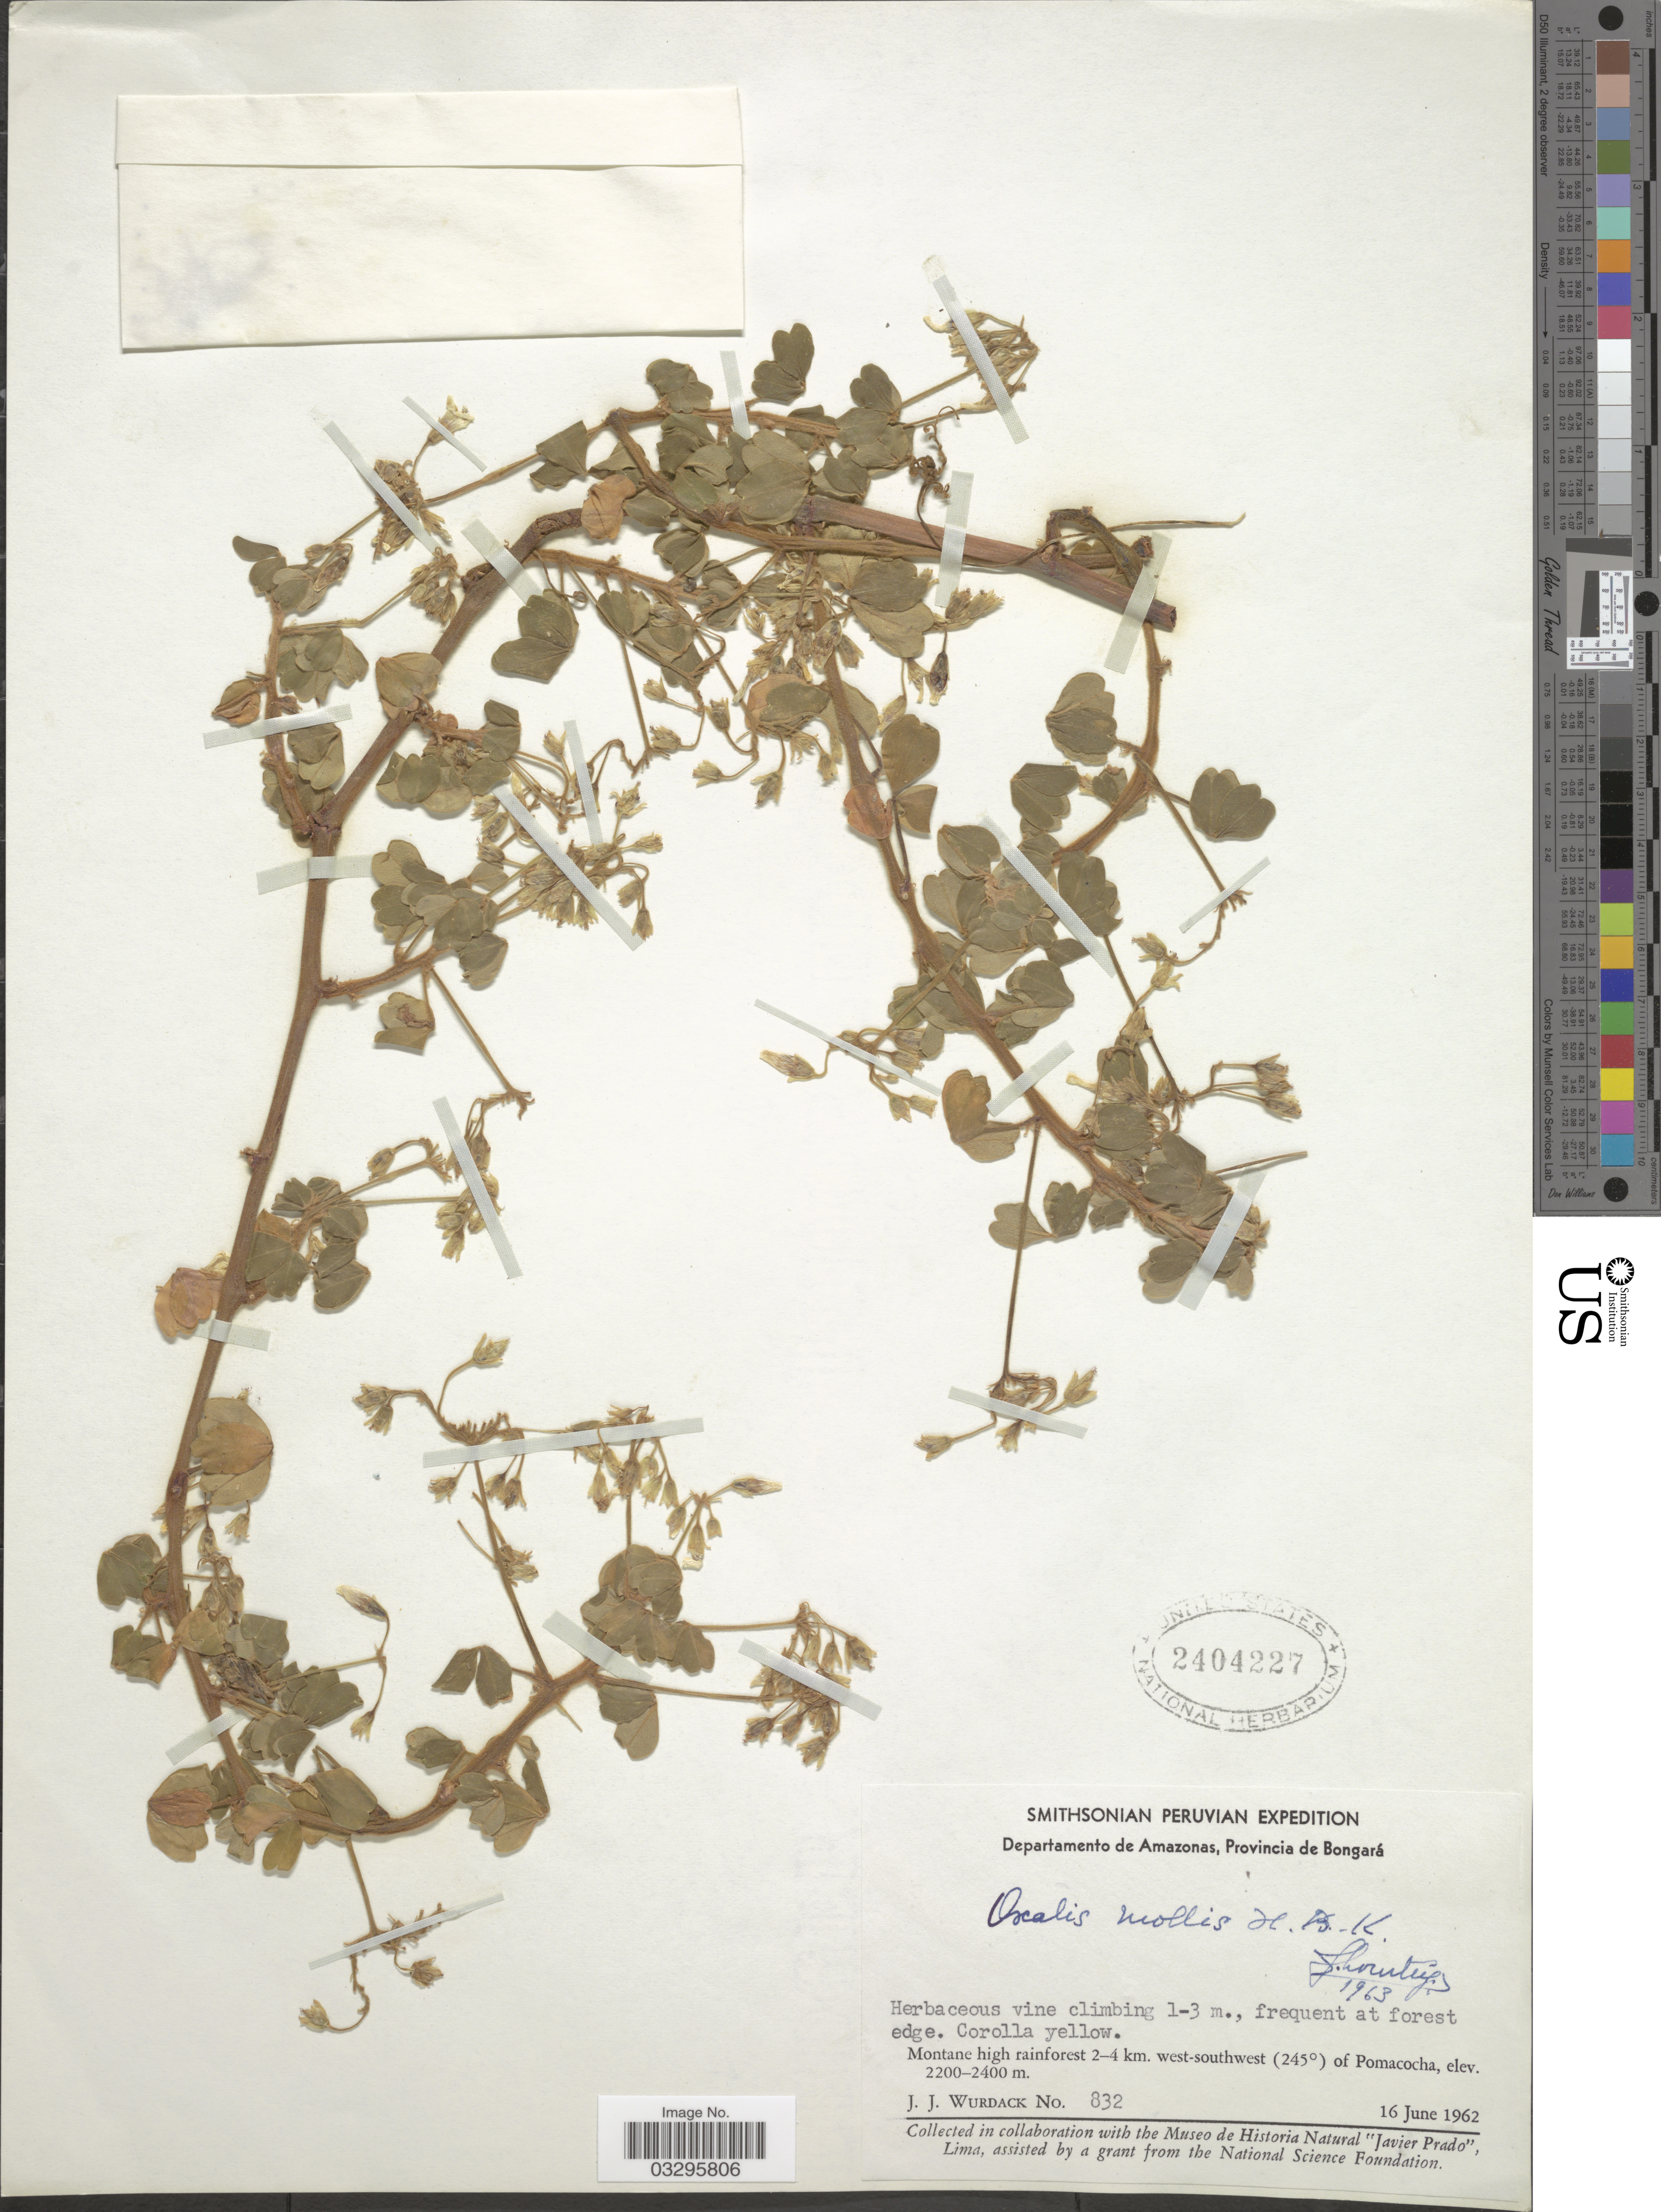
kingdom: Plantae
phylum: Tracheophyta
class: Magnoliopsida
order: Oxalidales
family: Oxalidaceae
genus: Oxalis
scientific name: Oxalis mollis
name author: Kunth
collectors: J. J. Wurdack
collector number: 832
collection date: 1962-06-16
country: Peru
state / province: Amazonas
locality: Montane high rainforest 2-4 km. west-southwest (245°) of Pomococha.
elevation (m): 2200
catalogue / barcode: US 2404227